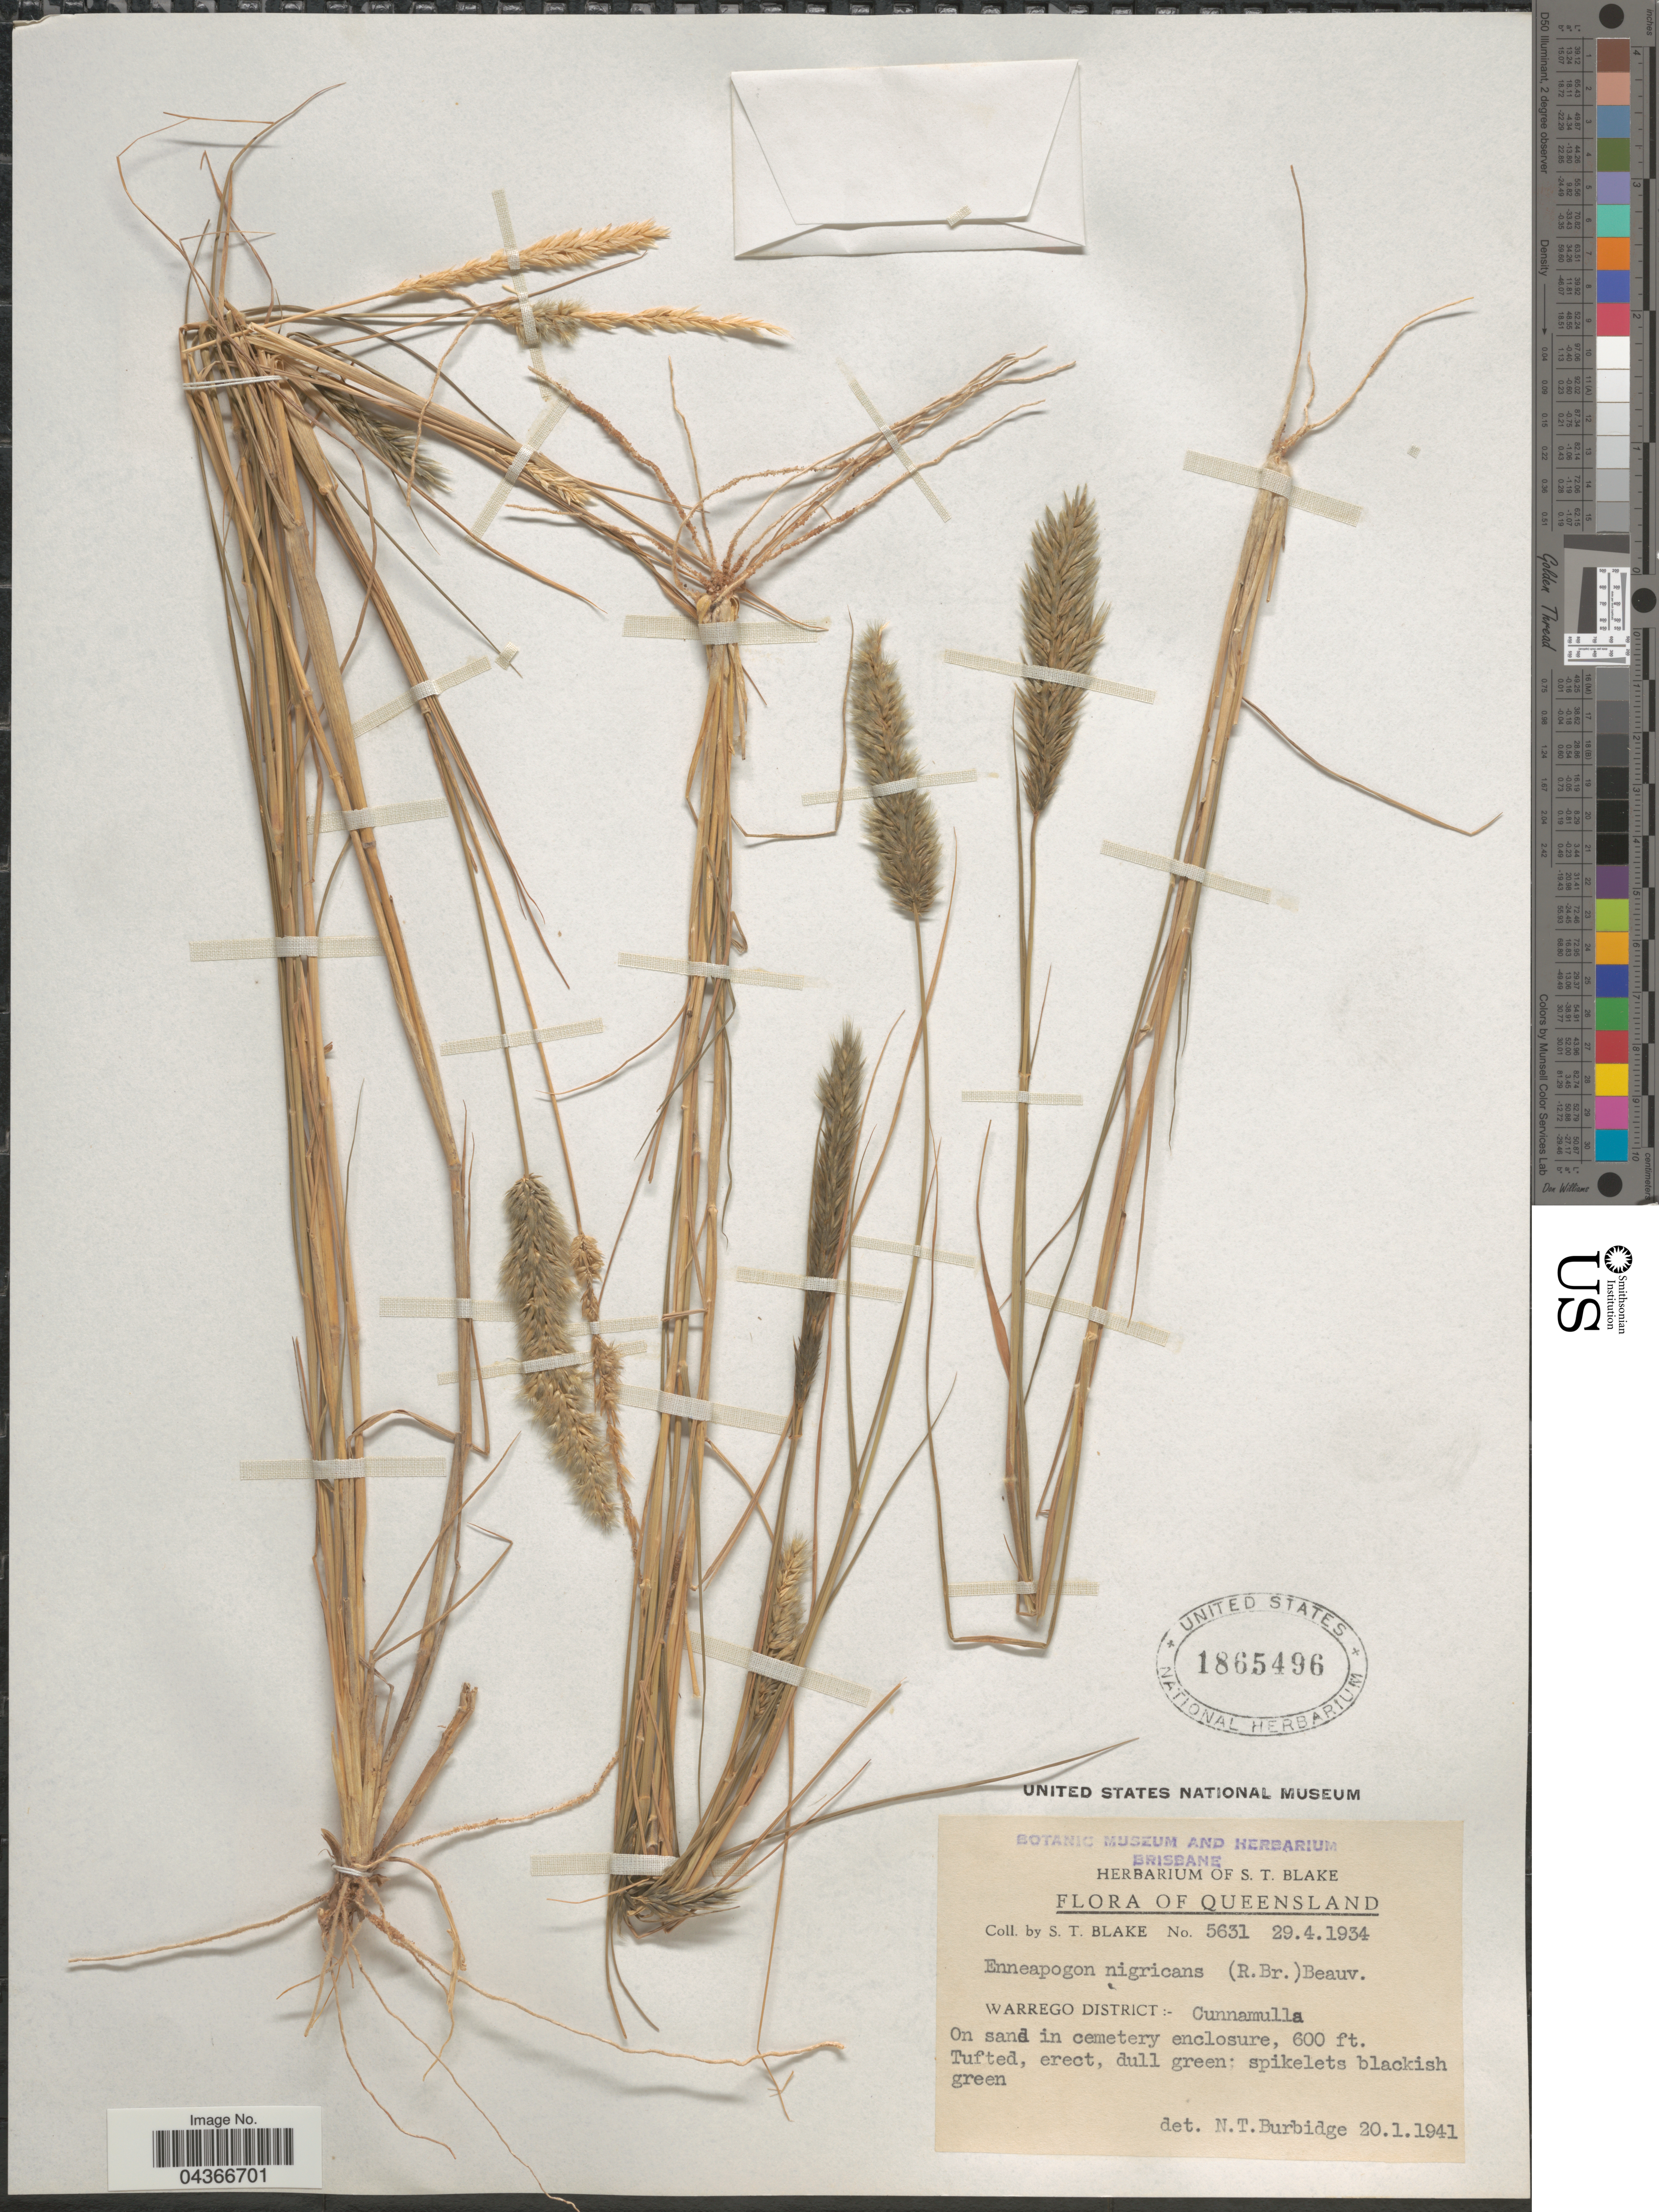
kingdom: Plantae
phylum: Tracheophyta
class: Liliopsida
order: Poales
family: Poaceae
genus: Enneapogon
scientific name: Enneapogon nigricans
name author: (R. Br.) P. Beauv.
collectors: S. T. Blake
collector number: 5631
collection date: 1934-04-29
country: Australia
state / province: Queensland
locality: Warrego District: Cunnamulla.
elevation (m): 183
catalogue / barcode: US 1865496